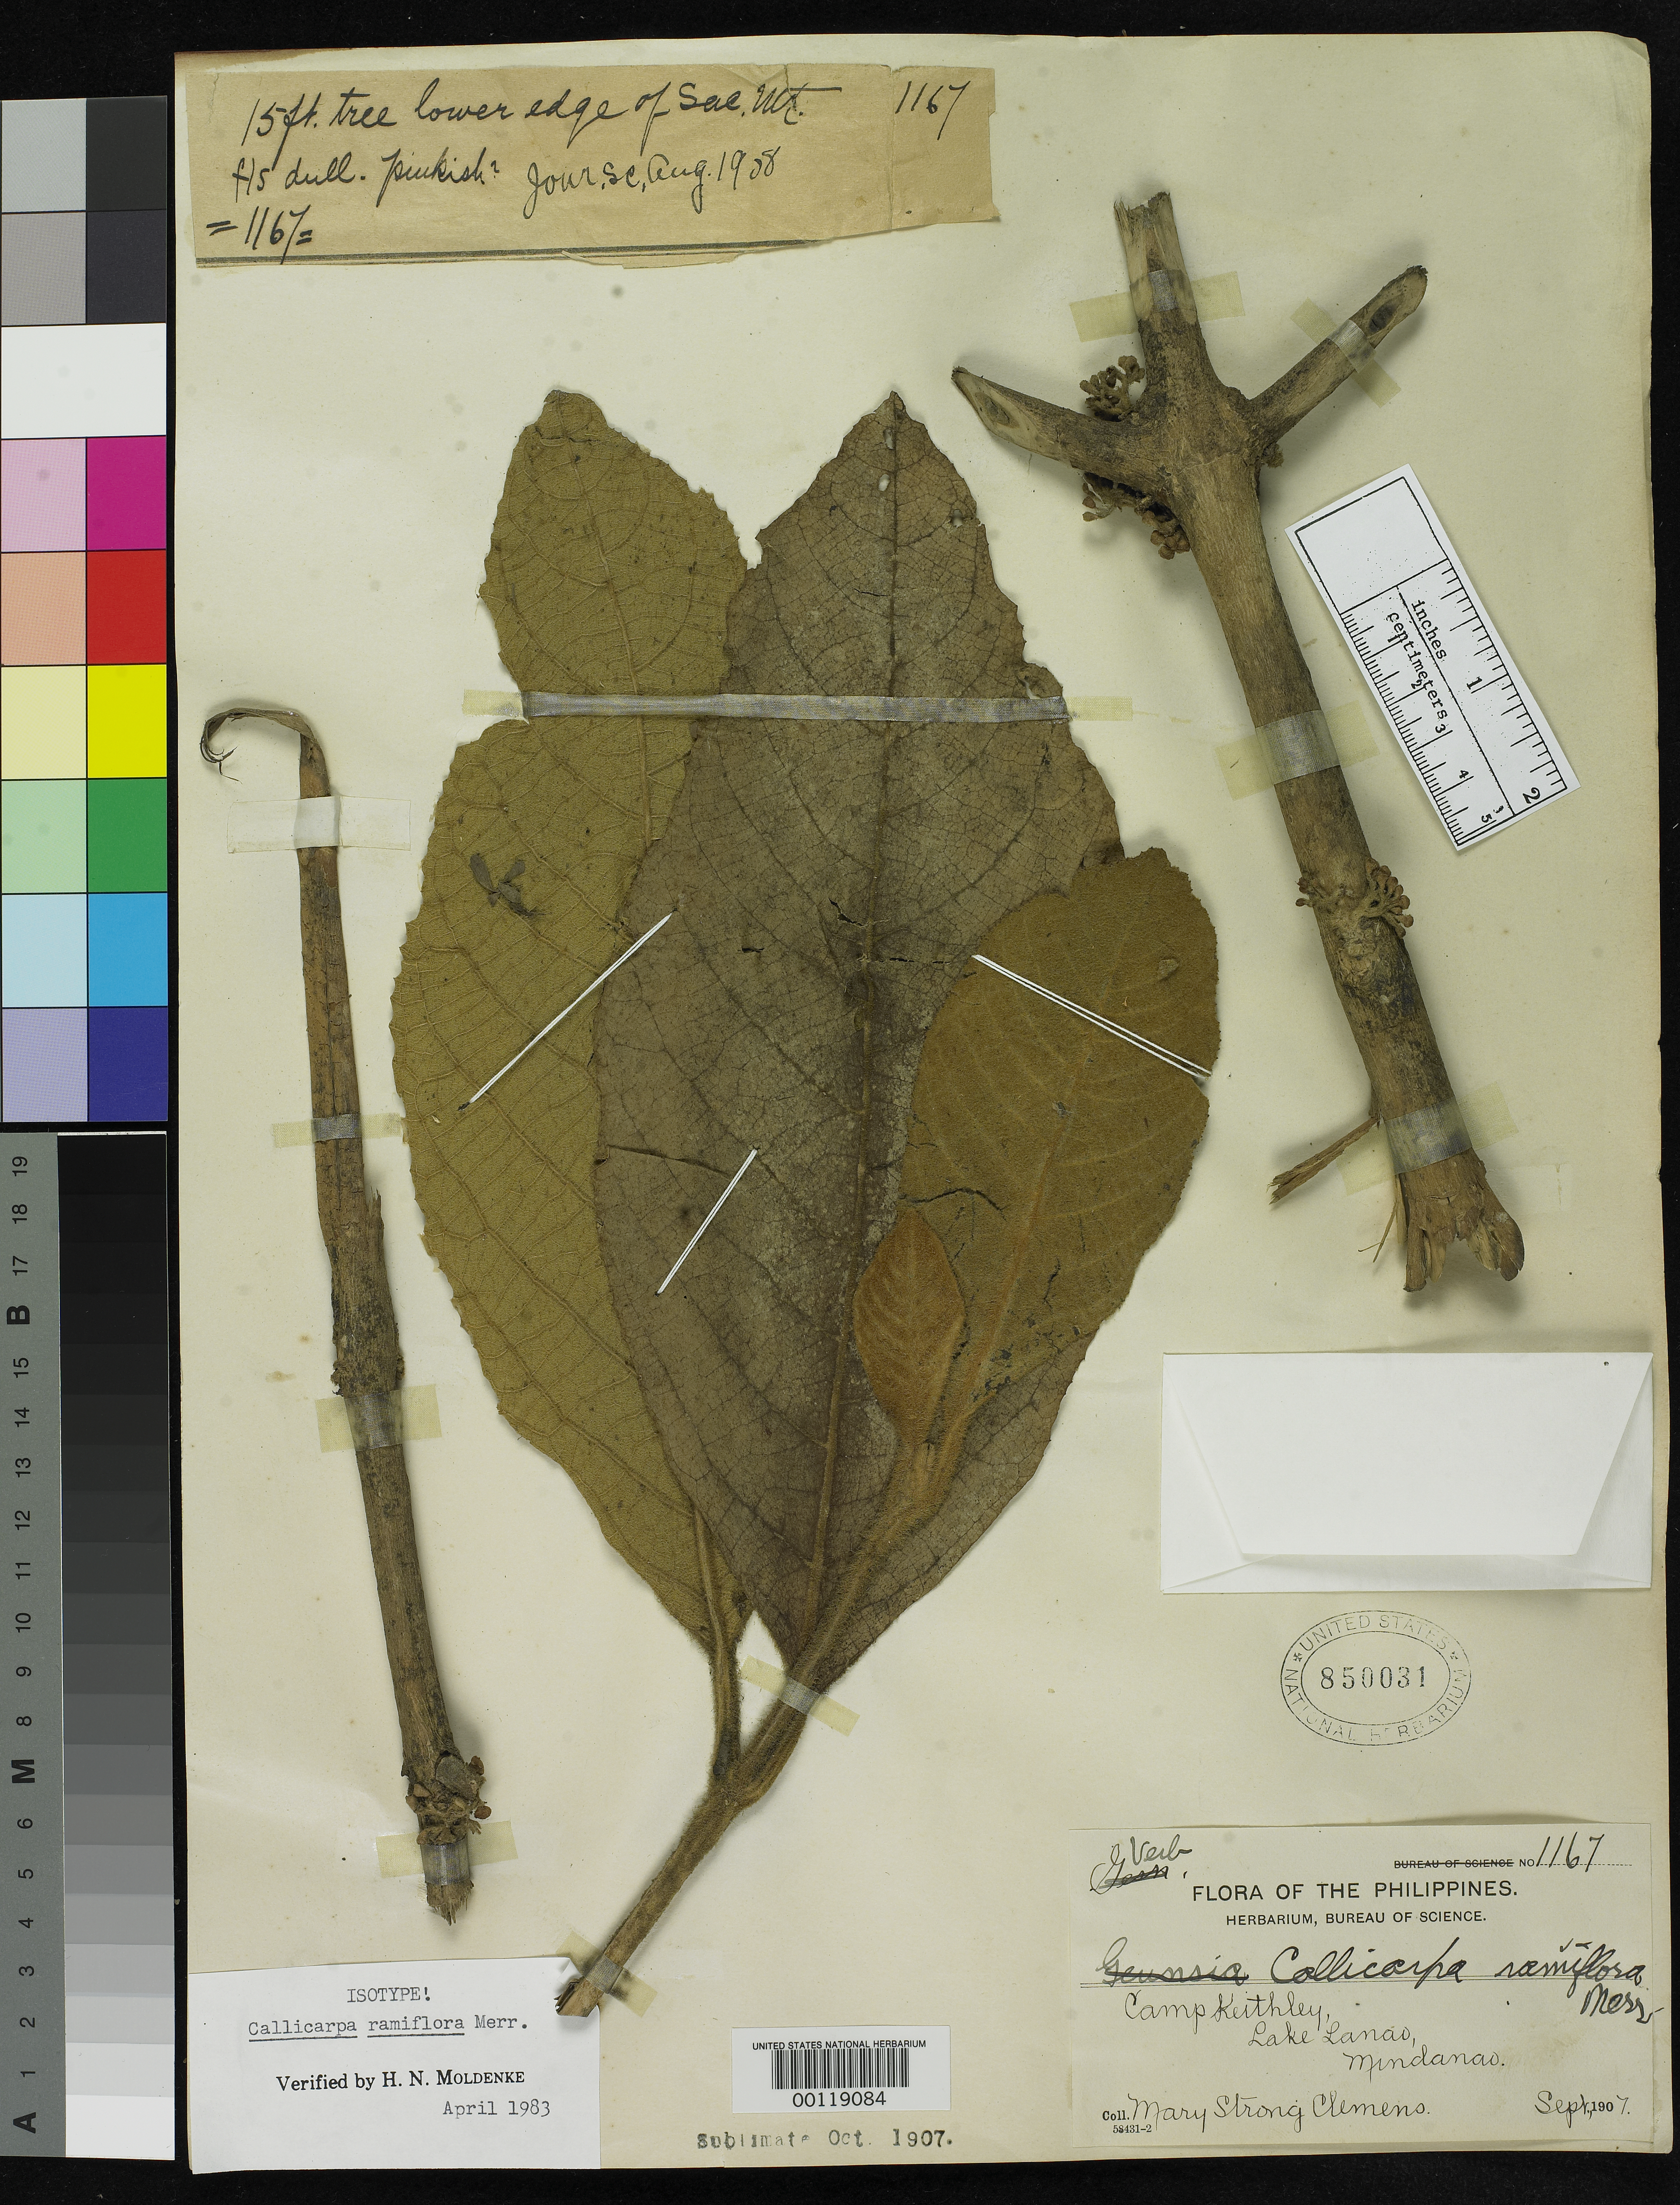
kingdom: Plantae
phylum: Tracheophyta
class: Magnoliopsida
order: Lamiales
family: Lamiaceae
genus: Callicarpa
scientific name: Callicarpa ramiflora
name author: Merr.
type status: Syntype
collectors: M. S. Clemens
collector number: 1167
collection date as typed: Sep 1907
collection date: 1907-09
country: Philippines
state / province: Muslim Mindanao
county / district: Lanao del Sur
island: Mindanao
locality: Lake Lanao, Camp Keithley.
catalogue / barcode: US 850031